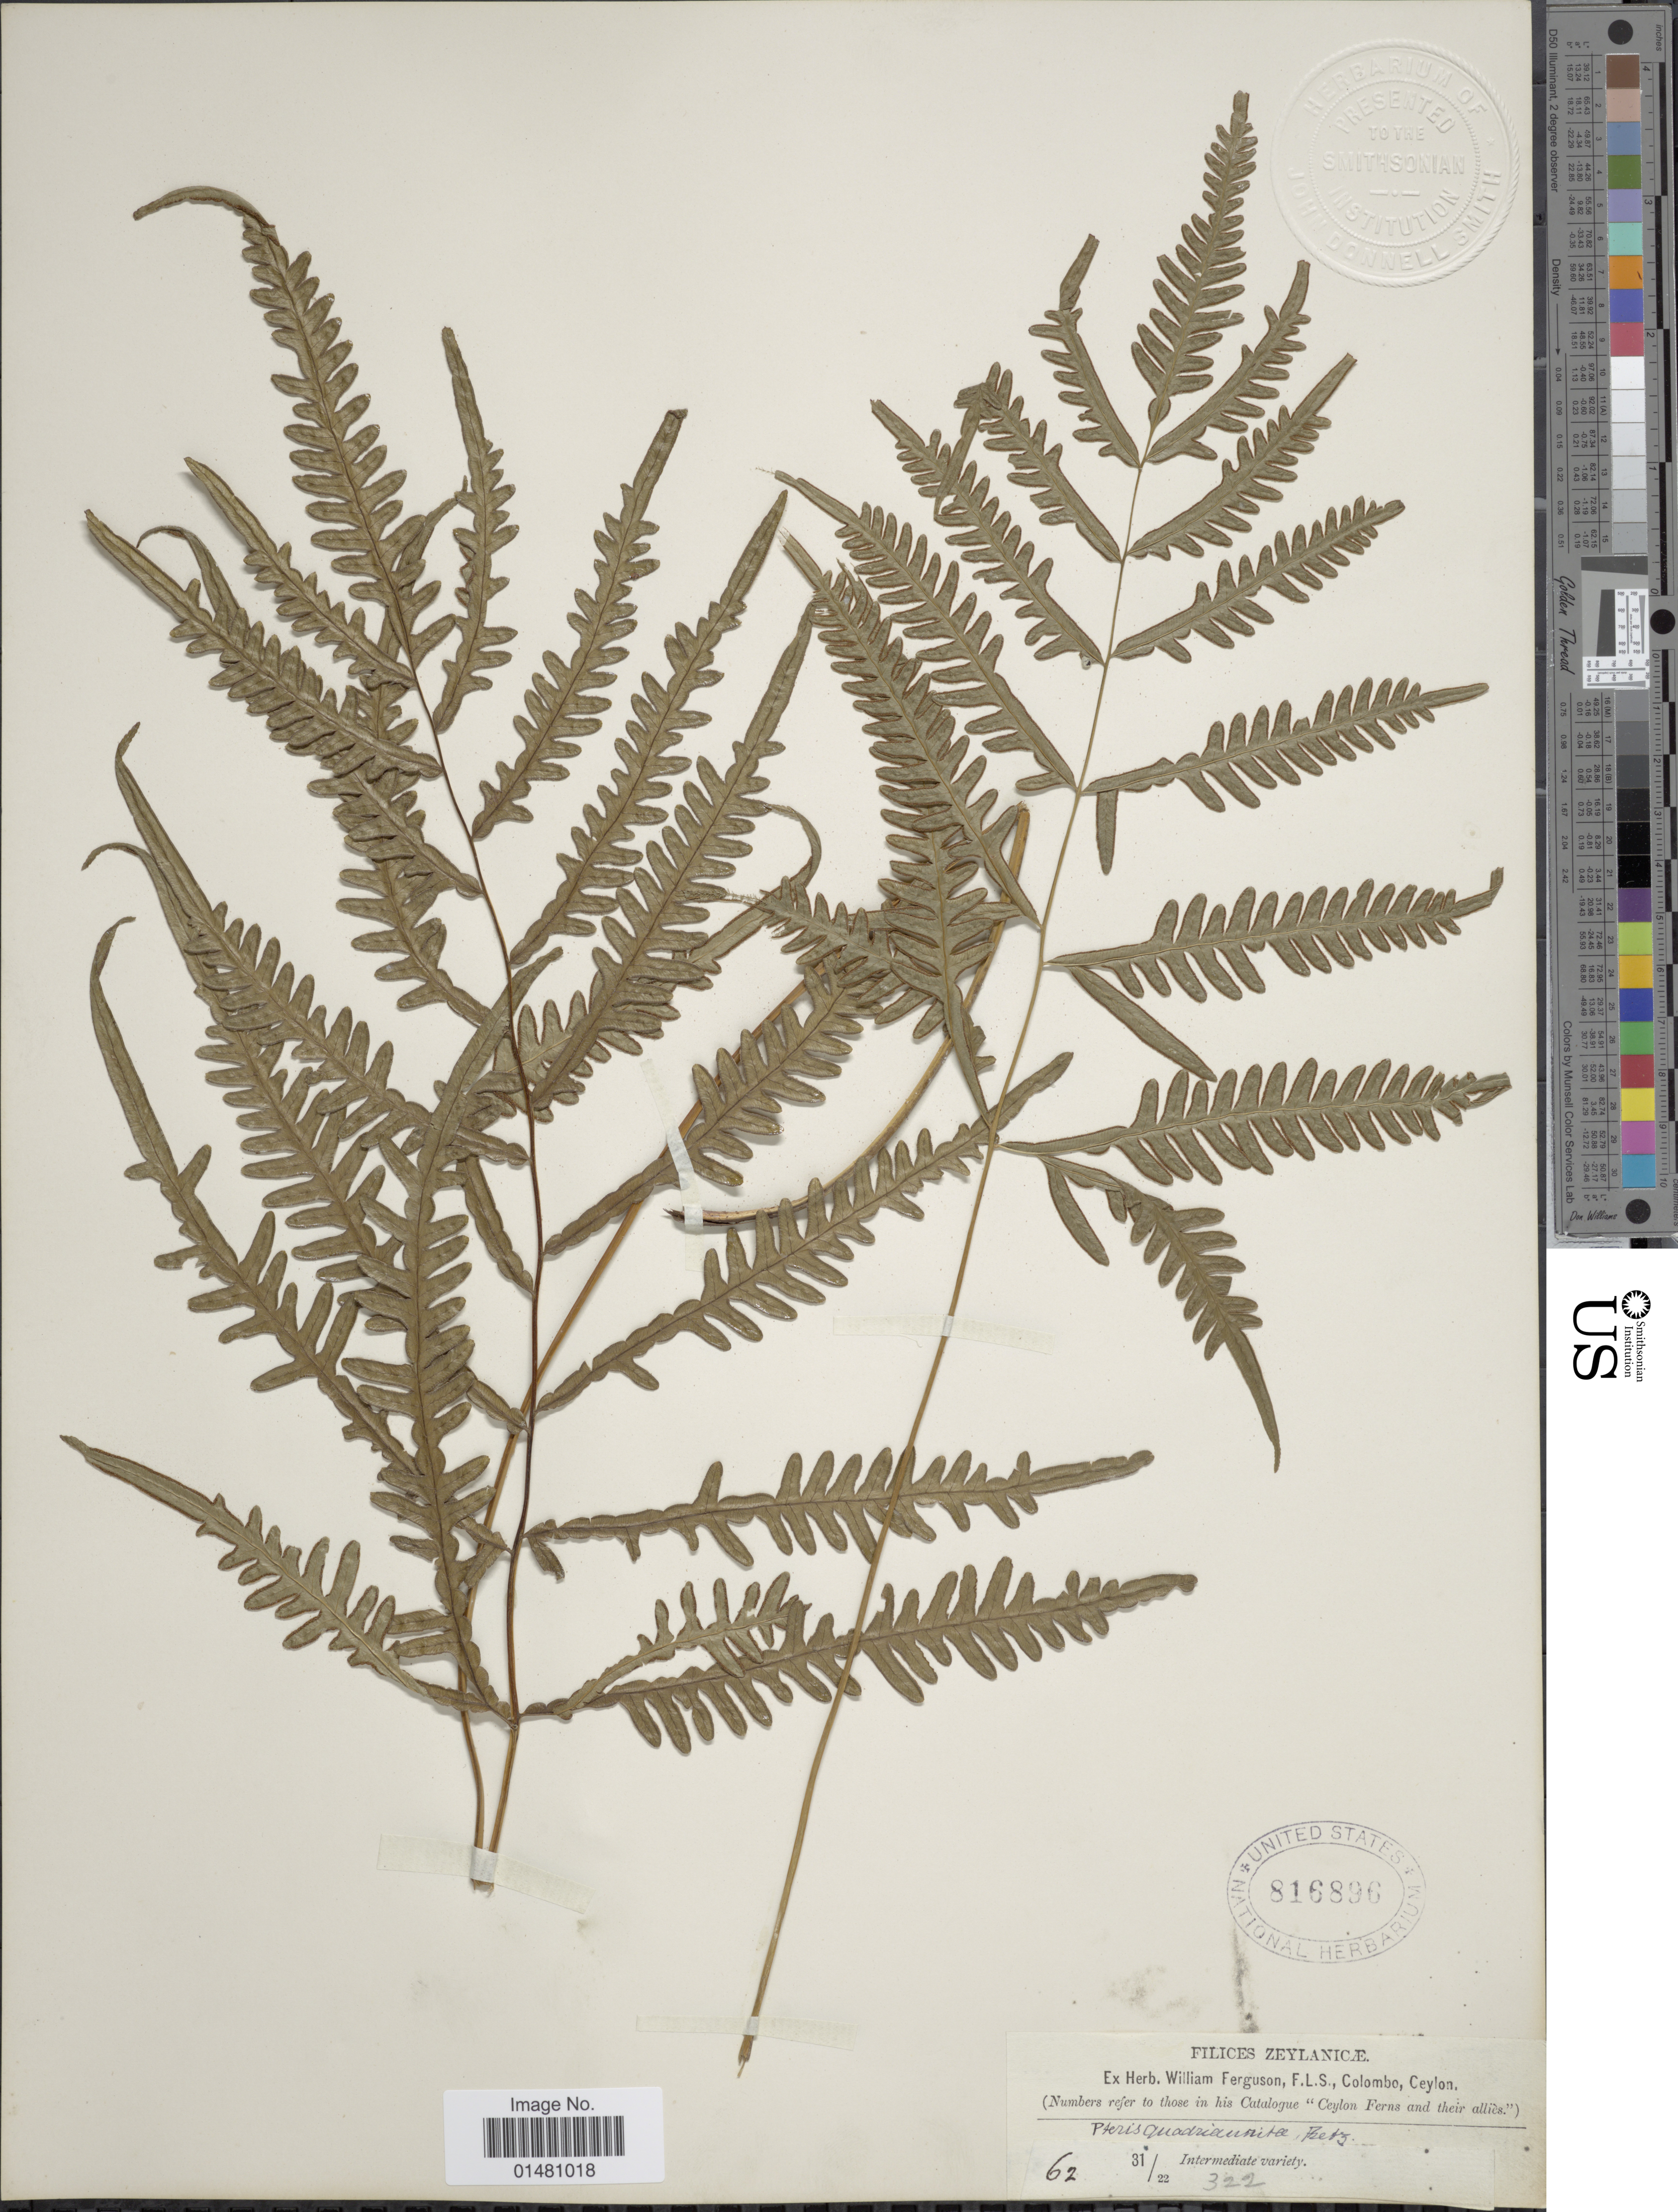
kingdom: Plantae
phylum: Tracheophyta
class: Polypodiopsida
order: Polypodiales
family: Pteridaceae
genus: Pteris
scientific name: Pteris quadriaurita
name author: Retz.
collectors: ex herb. W. Ferguson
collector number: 62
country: Sri Lanka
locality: Filices Zeylannicæ, Colombo, Ceylon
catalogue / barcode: US 816896